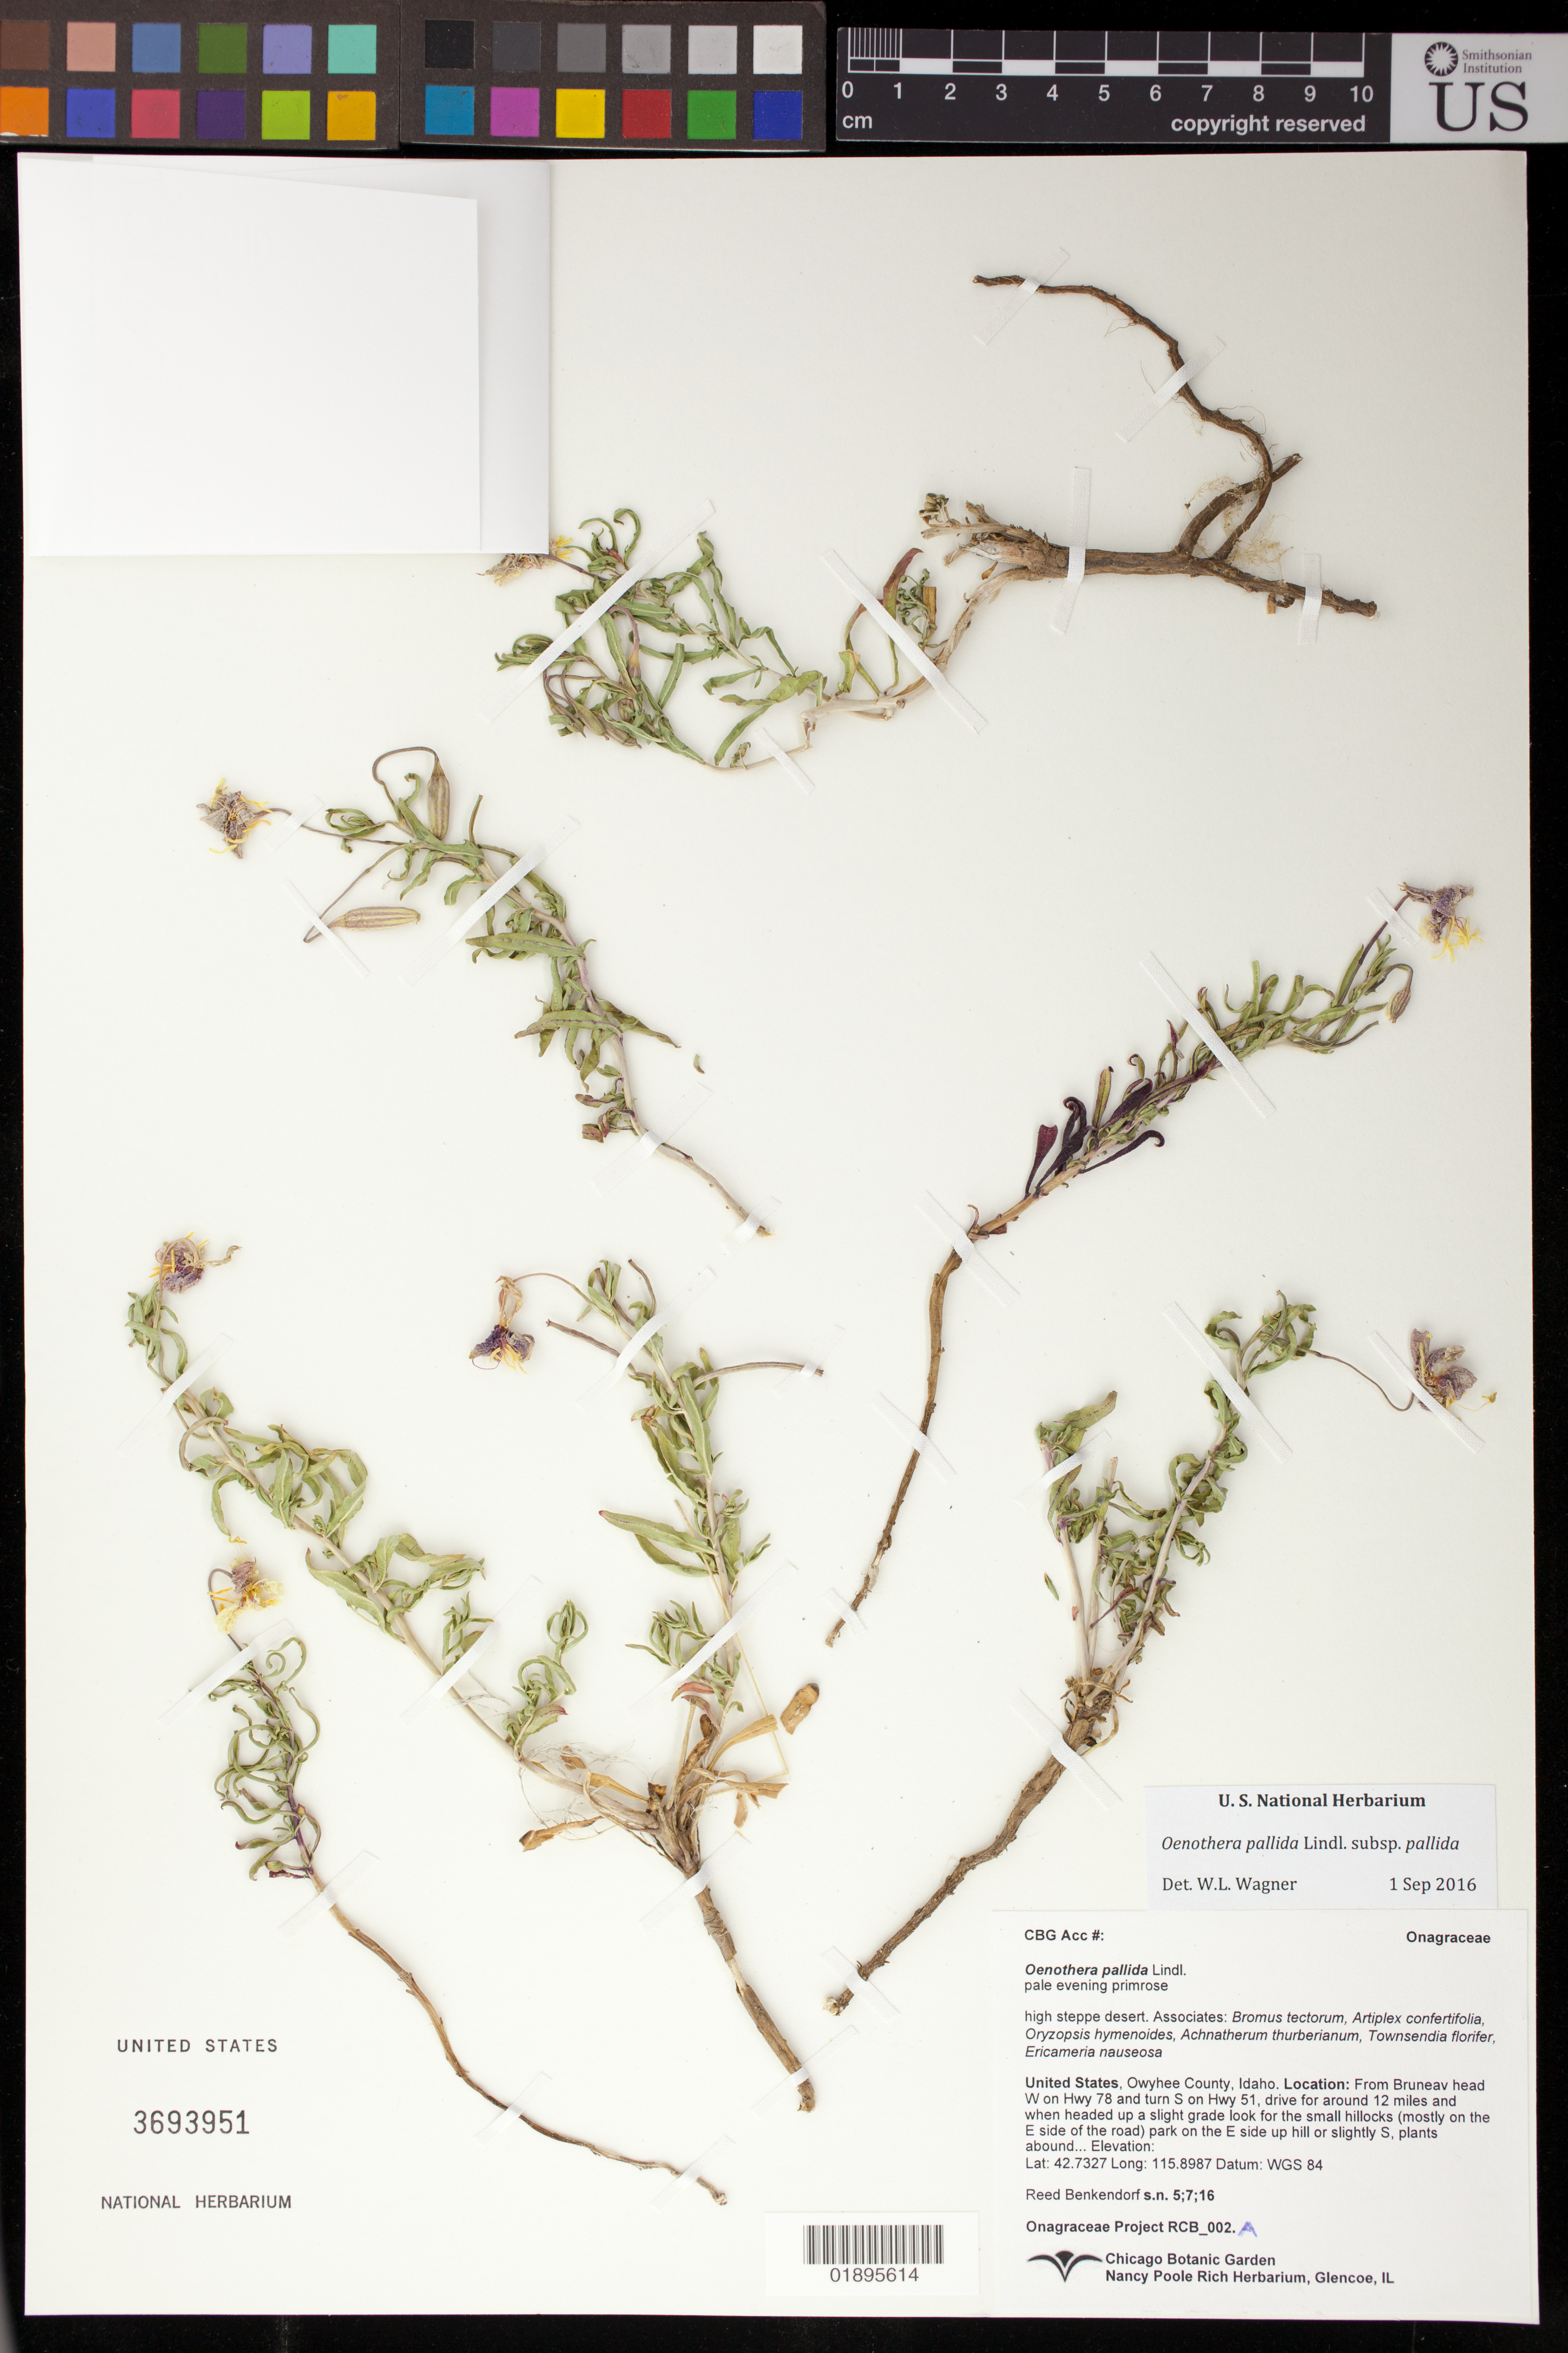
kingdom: Plantae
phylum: Tracheophyta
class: Magnoliopsida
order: Myrtales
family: Onagraceae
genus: Oenothera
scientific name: Oenothera pallida subsp. pallida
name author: Lindl.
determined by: Wagner, W. L., (BOT), Smithsonian Institution - National Museum of Natural History (UNITED STATES)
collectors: R. Benkendorf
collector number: RCB 002-A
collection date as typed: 5/7/16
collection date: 2016-05-07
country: United States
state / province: Idaho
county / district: Owyhee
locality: West on Hwy 78 from Bruneau, south 12 miles on Hwy 51 to beginning of slight grade, on hillocks on east side of Hwy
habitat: High steppe desert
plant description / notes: Second collection from same population as RCB002-A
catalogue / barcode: US 3693951